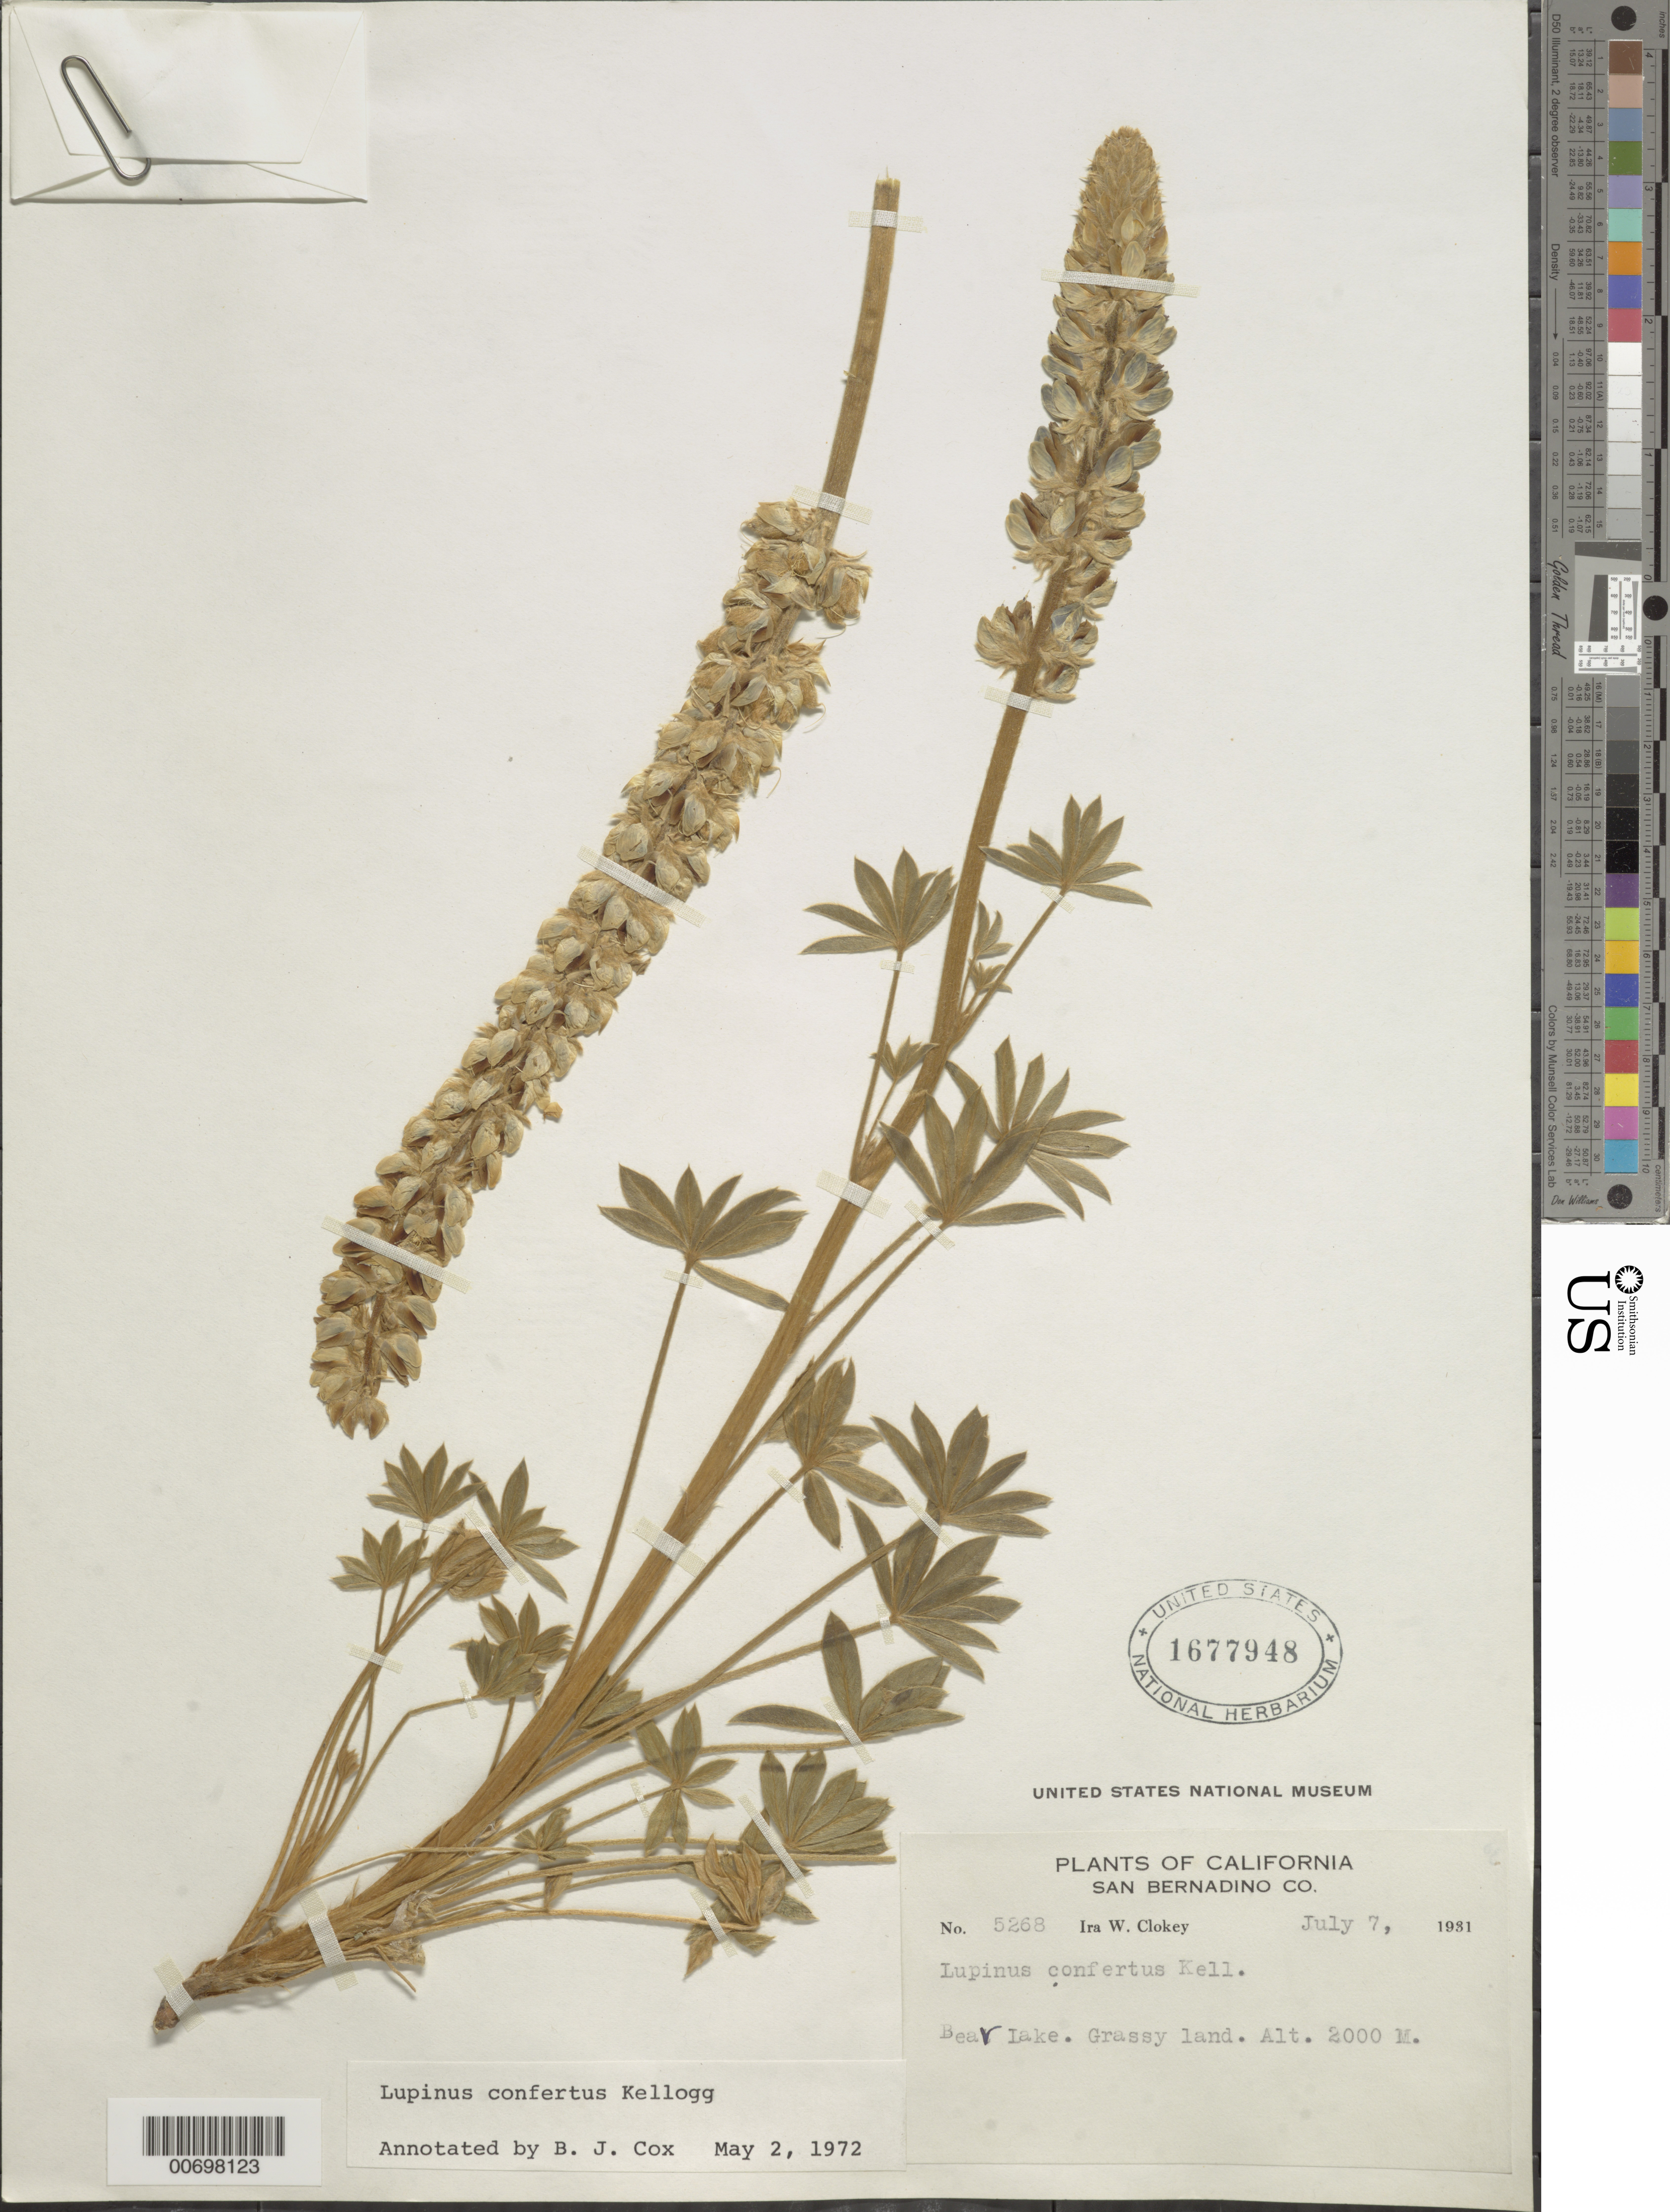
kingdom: Plantae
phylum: Tracheophyta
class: Magnoliopsida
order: Fabales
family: Fabaceae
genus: Lupinus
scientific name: Lupinus confertus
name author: Kellogg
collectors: E. Jaeger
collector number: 5268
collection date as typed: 15 Nov 1921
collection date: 1921-11-15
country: United States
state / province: California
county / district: San Bernardino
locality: Little San Bernardino Mts. Colorado desert region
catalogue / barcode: US 1677948